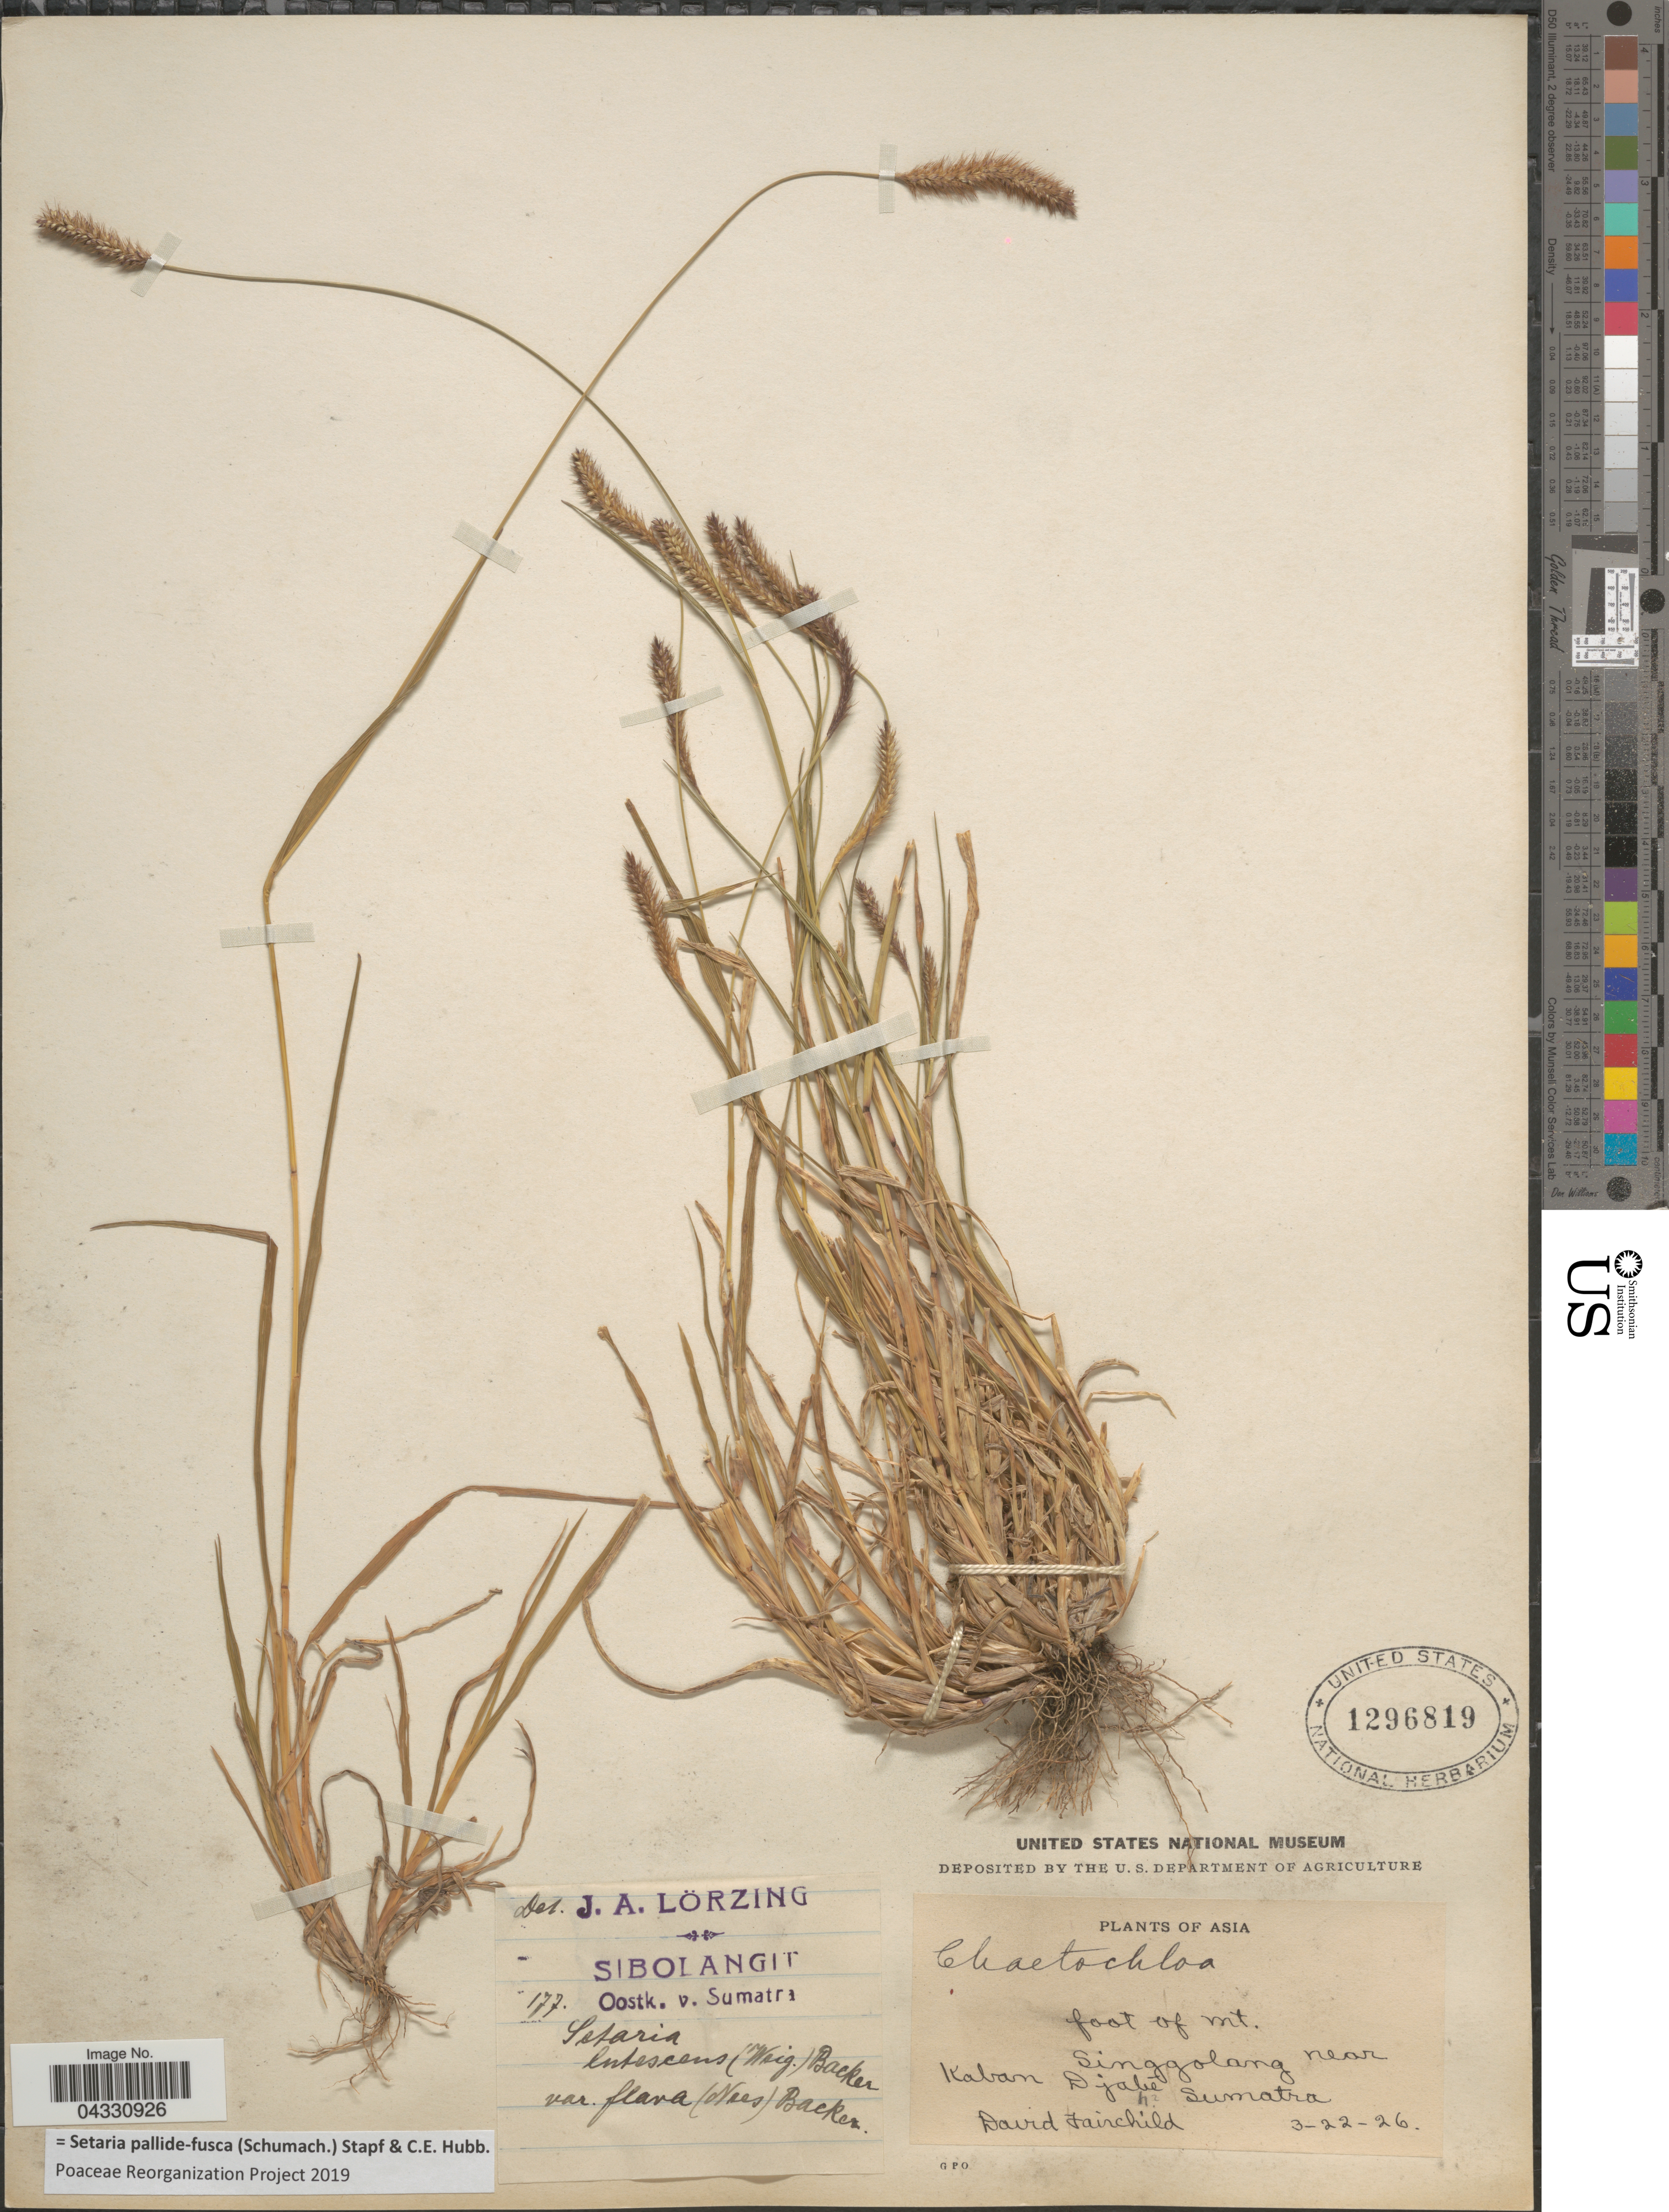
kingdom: Plantae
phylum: Tracheophyta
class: Liliopsida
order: Poales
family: Poaceae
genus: Setaria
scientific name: Setaria pallide-fusca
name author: (Schumach.) Stapf & C.E. Hubb.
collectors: D. Fairchild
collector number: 177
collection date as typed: Transcribed d/m/y: 22/3/26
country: Indonesia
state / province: Sumatra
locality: Sibolangit. Oostk. v. Sumatra. Foot of Mt. Singgolang near Kaban Djahé.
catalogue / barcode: US 1296819